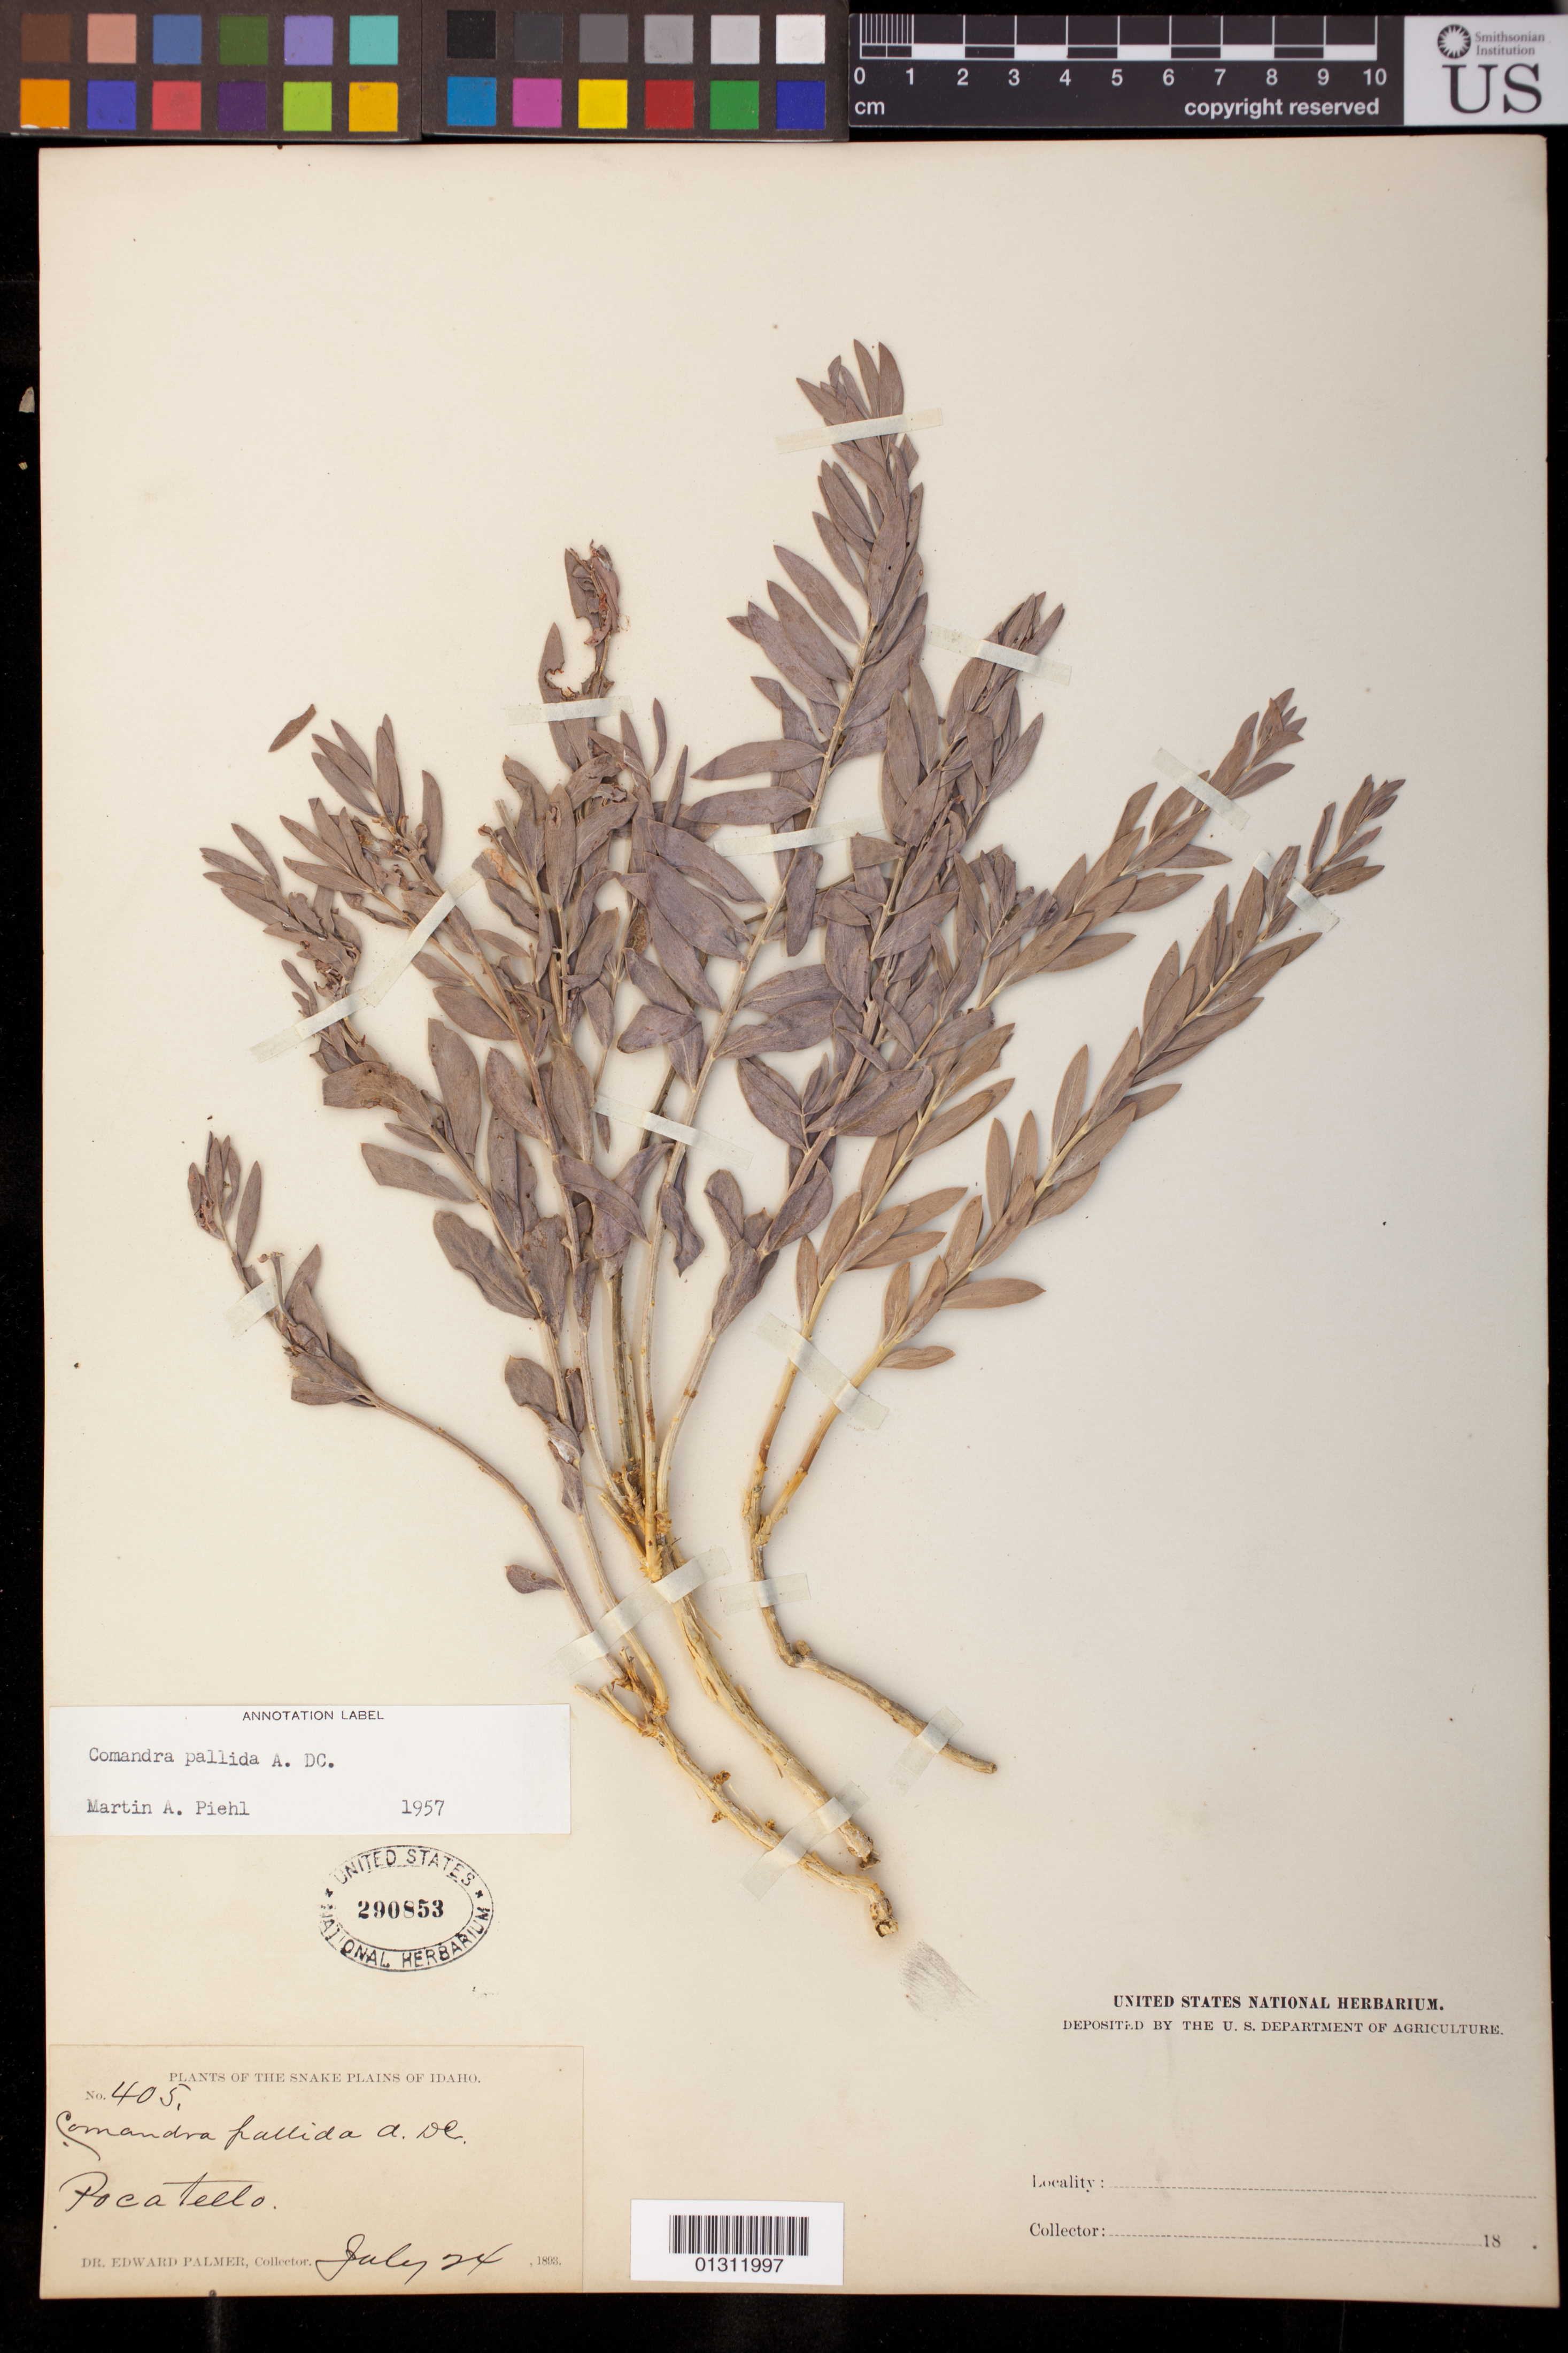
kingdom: Plantae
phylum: Tracheophyta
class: Magnoliopsida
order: Santalales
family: Comandraceae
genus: Comandra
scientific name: Comandra pallida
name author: A. DC.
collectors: E. Palmer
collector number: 405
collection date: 1893-07-24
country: United States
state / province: Idaho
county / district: Bannock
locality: Snake Plains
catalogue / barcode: US 290853